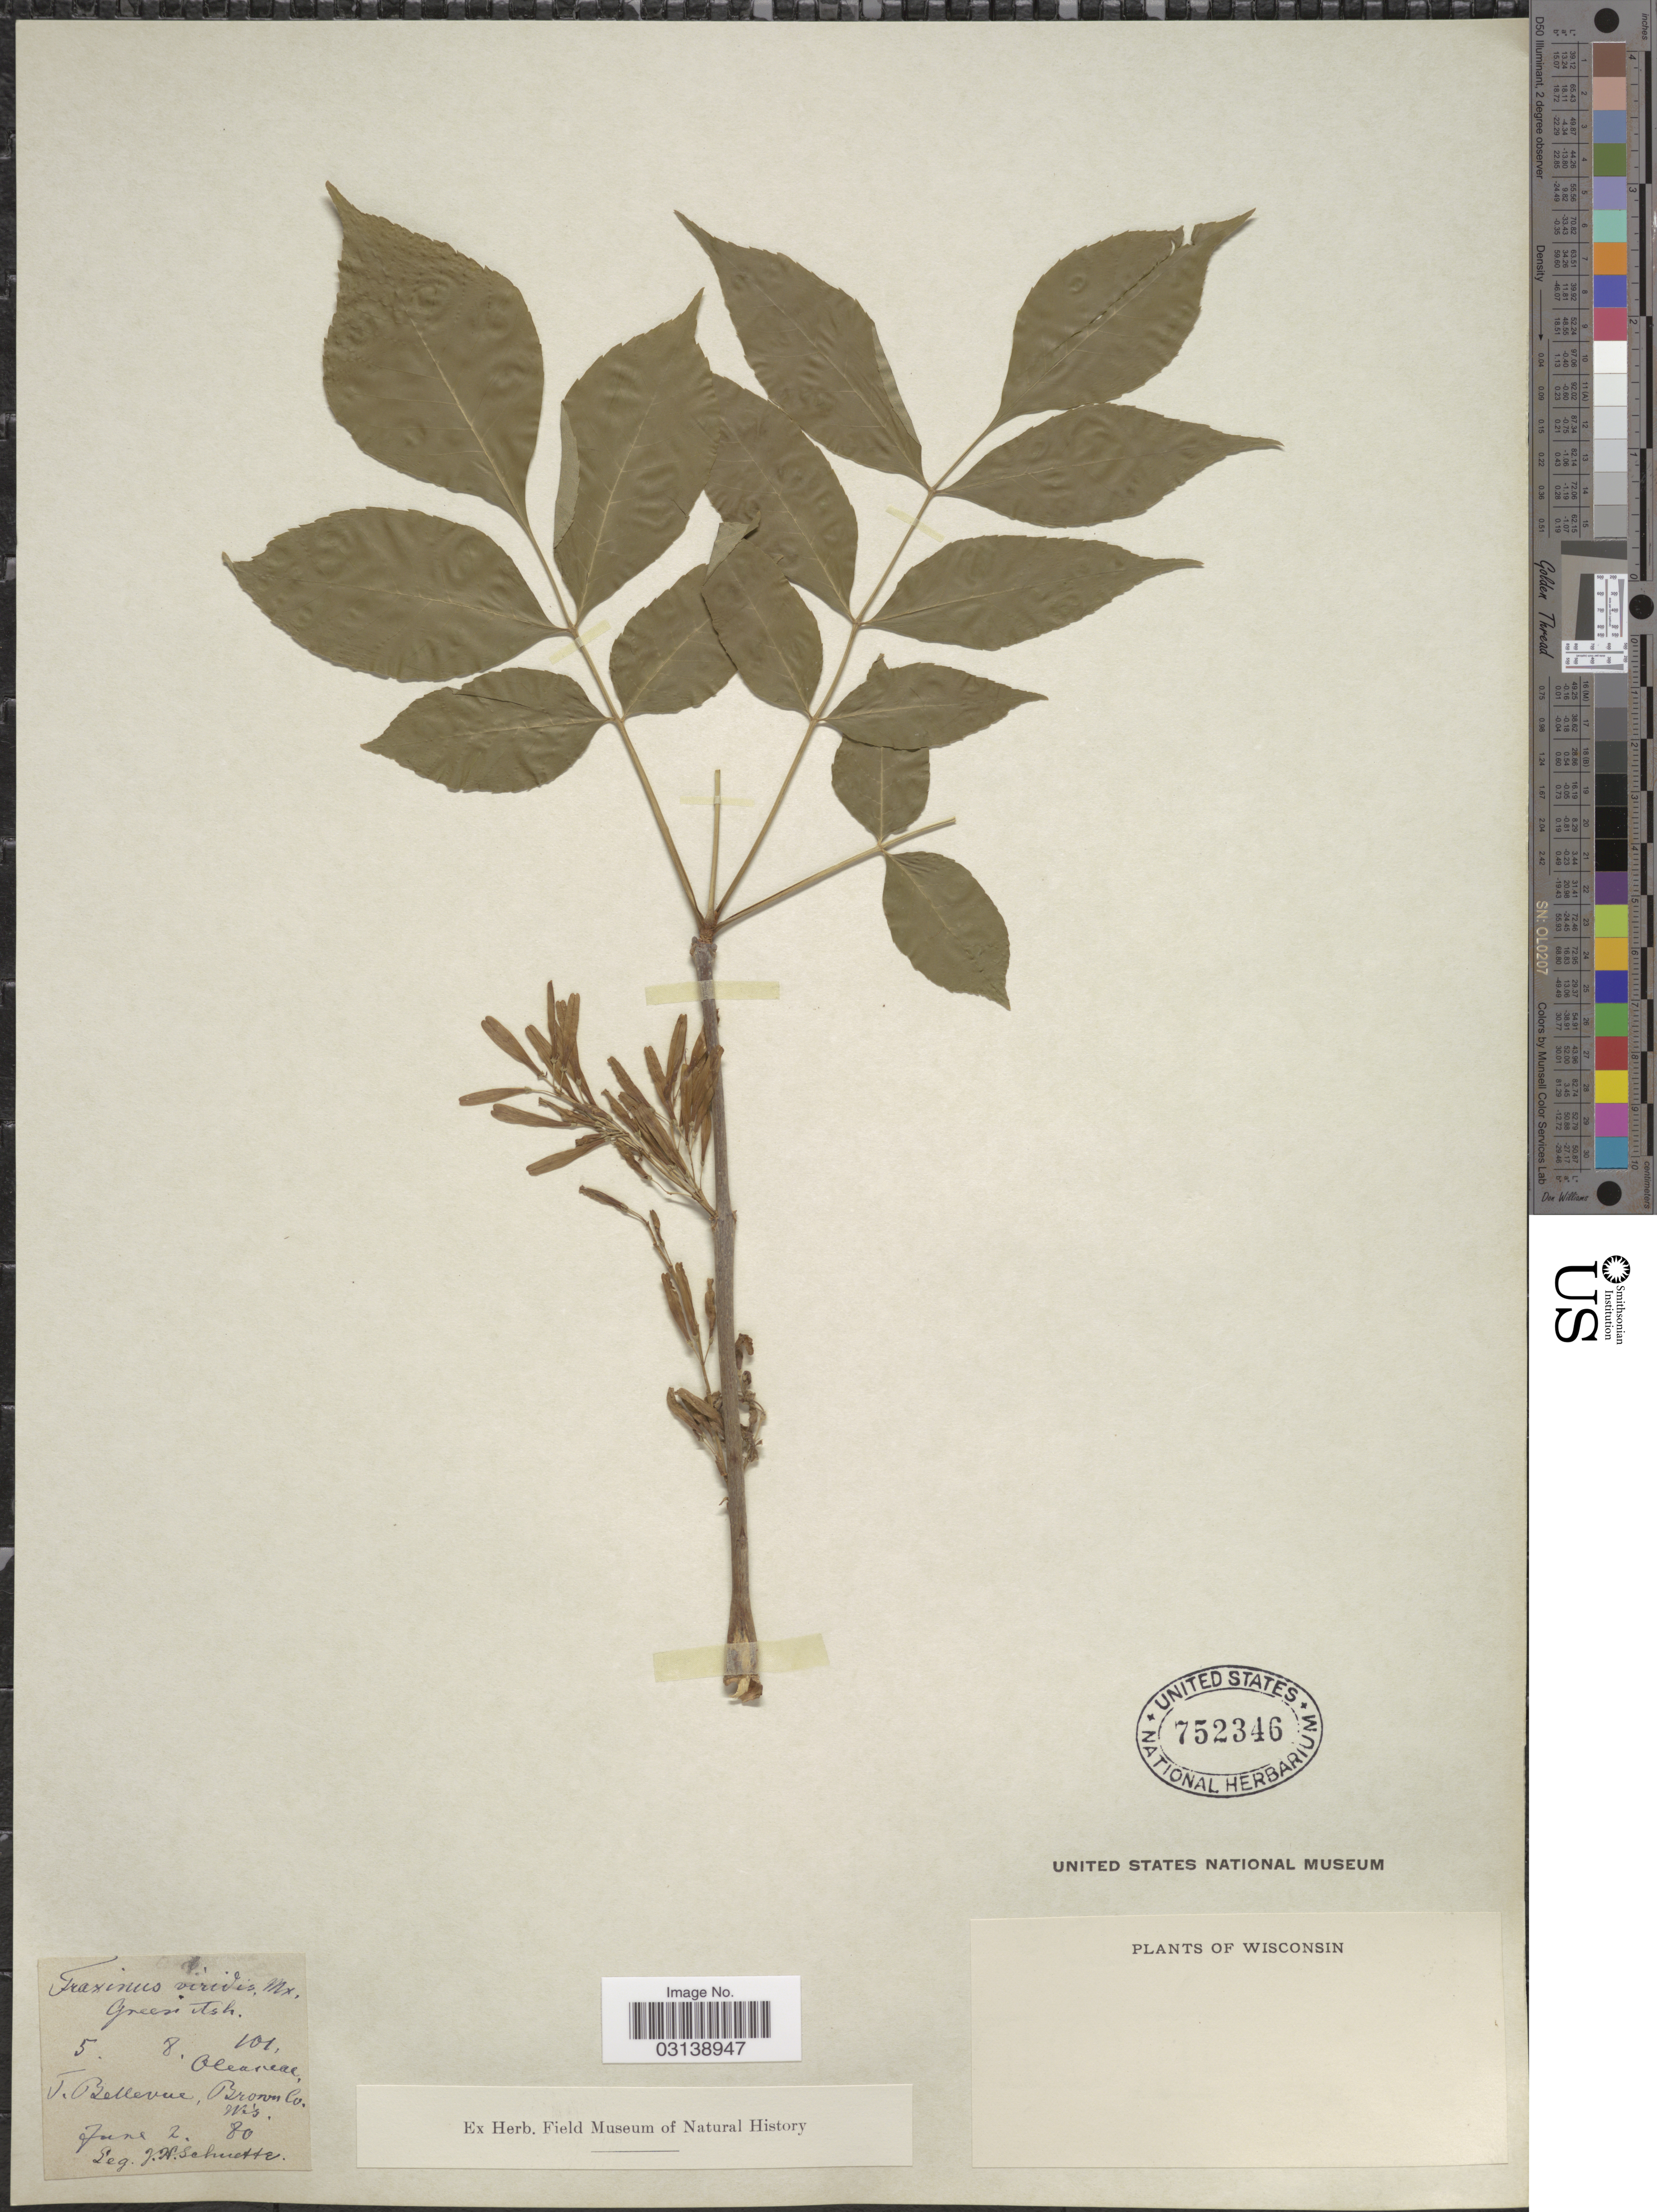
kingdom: Plantae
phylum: Tracheophyta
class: Magnoliopsida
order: Lamiales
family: Oleaceae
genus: Fraxinus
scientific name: Fraxinus pennsylvanica var. campestris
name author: (Britton) F.C. Gates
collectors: J. H. Schuette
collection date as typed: Transcribed d/m/y: 2/6/80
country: United States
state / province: Wisconsin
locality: T. Bellevue, Brown Co.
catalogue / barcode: US 752346